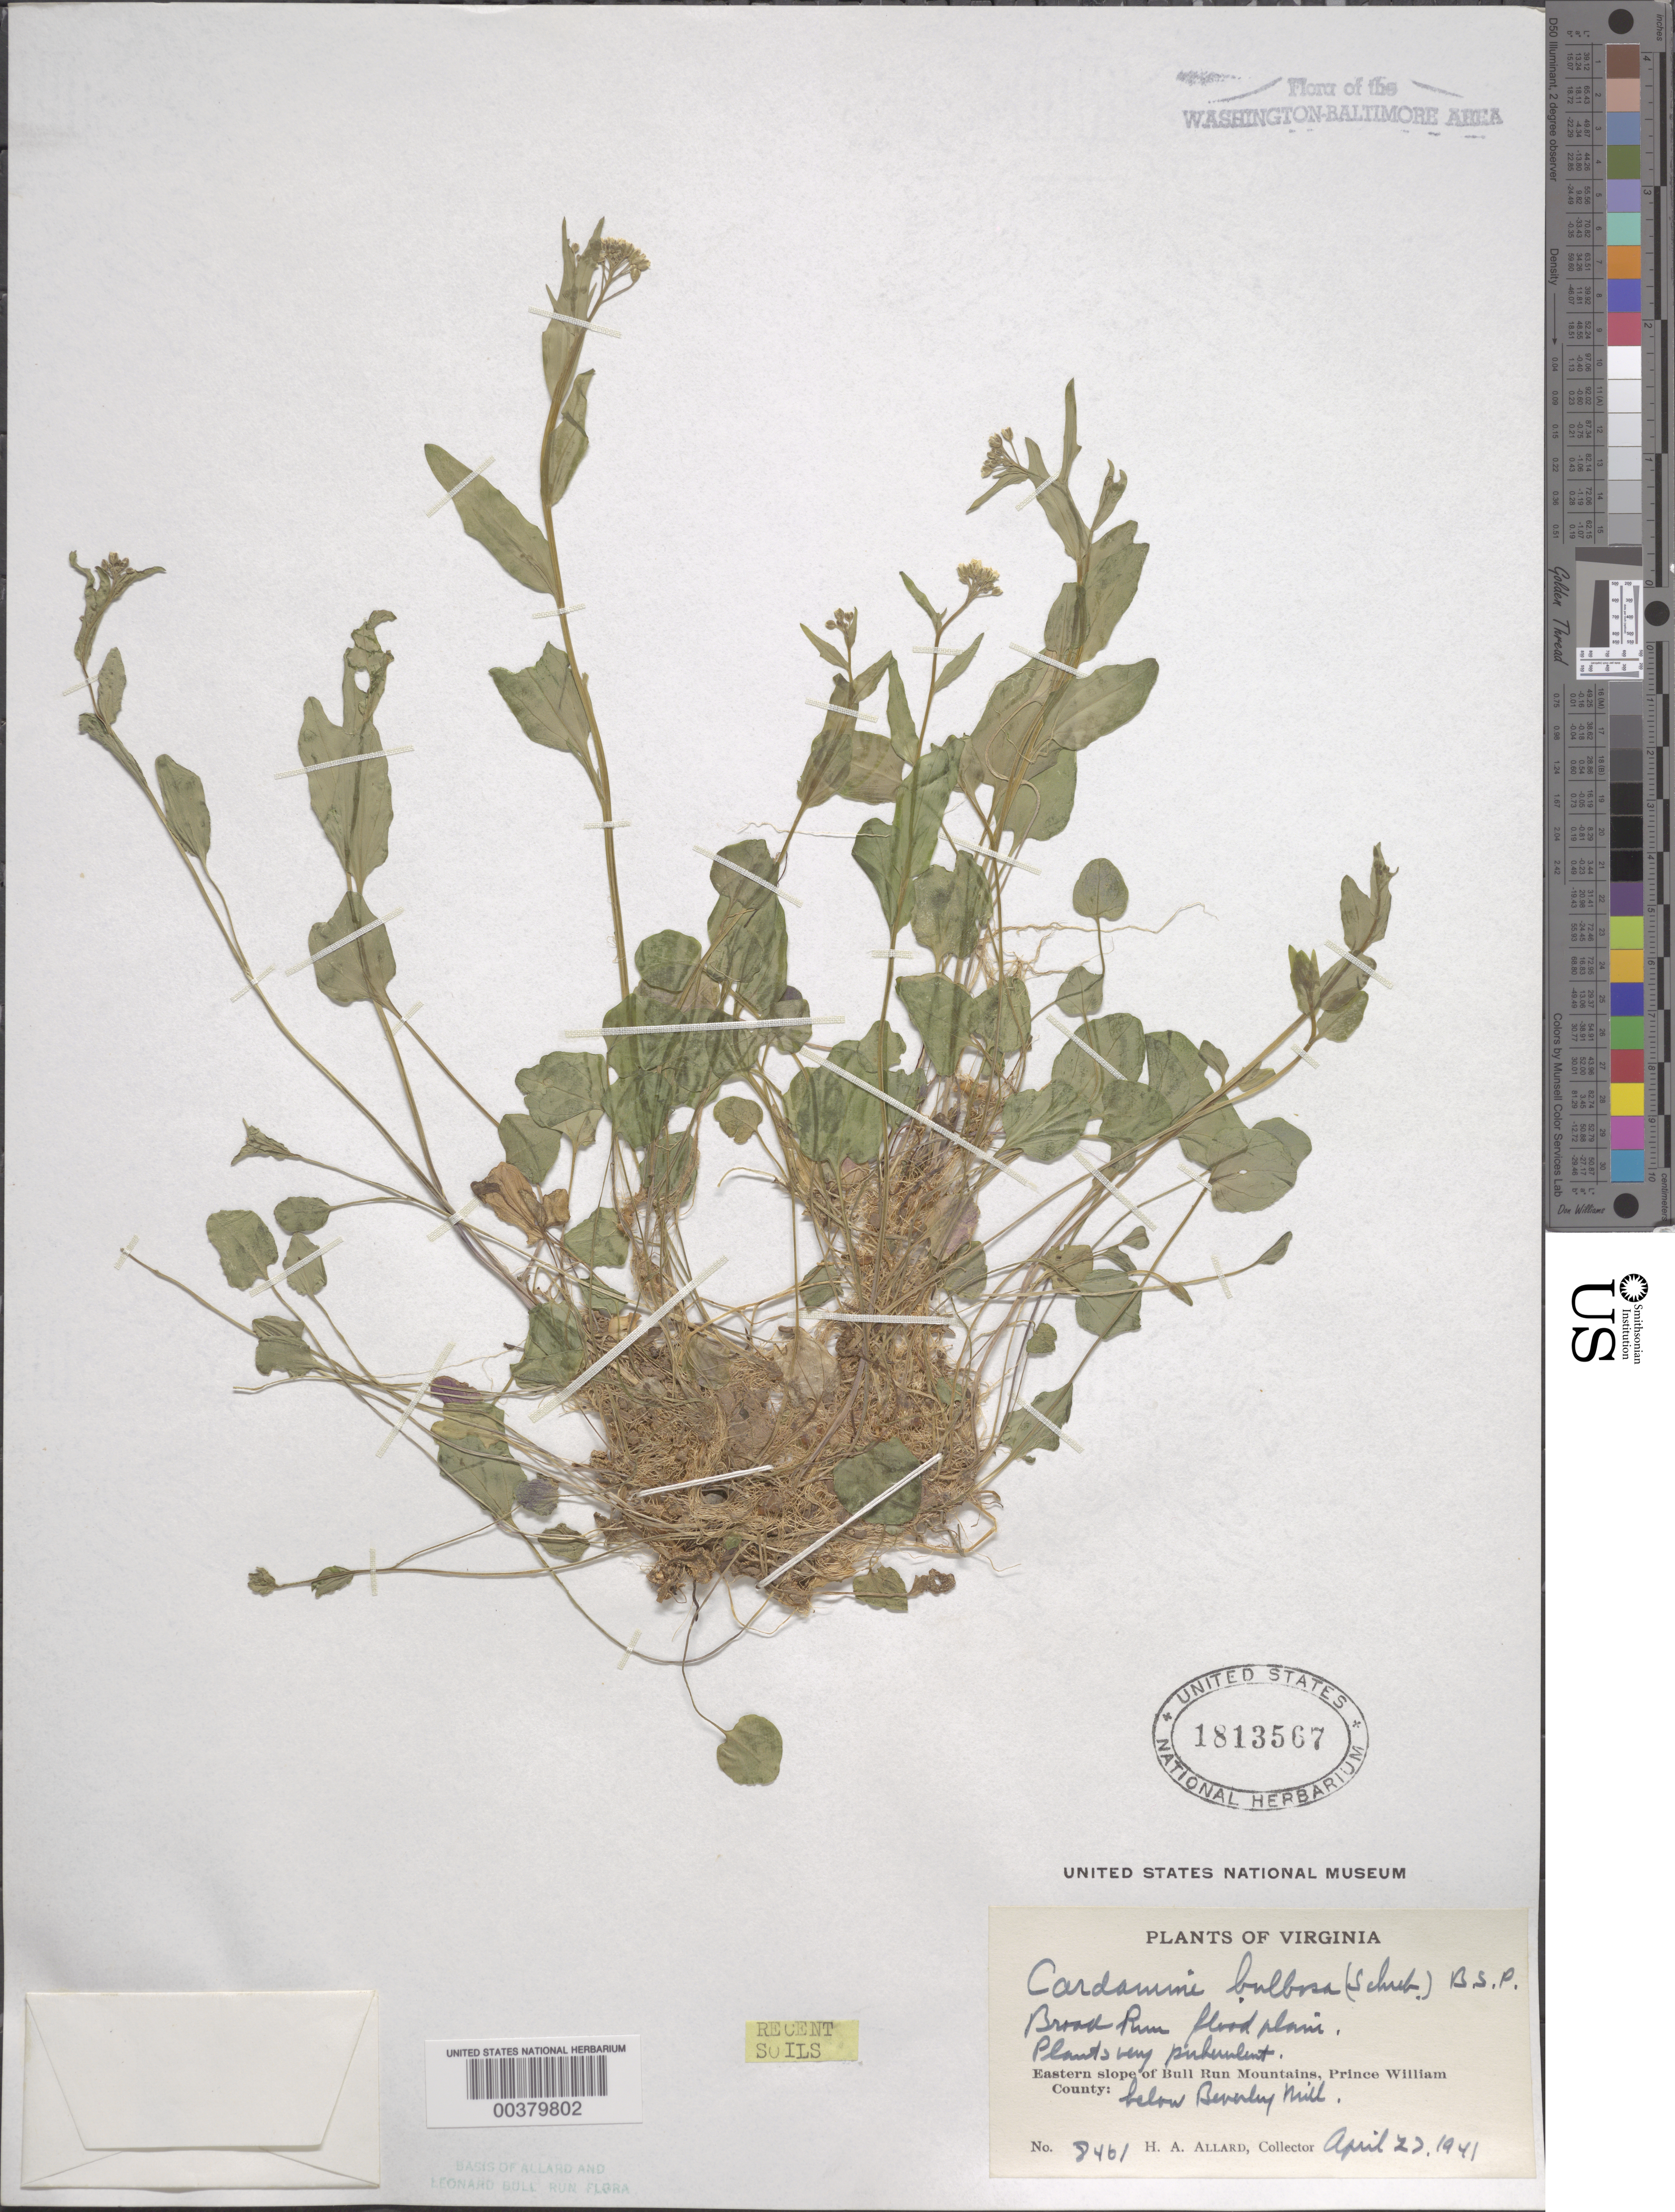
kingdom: Plantae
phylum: Tracheophyta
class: Magnoliopsida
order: Brassicales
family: Brassicaceae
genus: Cardamine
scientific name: Cardamine bulbosa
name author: (Schreb. ex Muhl.) Britton et al.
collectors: H. A. Allard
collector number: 8461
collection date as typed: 27 Apr 1941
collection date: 1941-04-27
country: United States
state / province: Virginia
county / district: Prince William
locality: Broad Run below Beverley Mill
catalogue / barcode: US 1813567